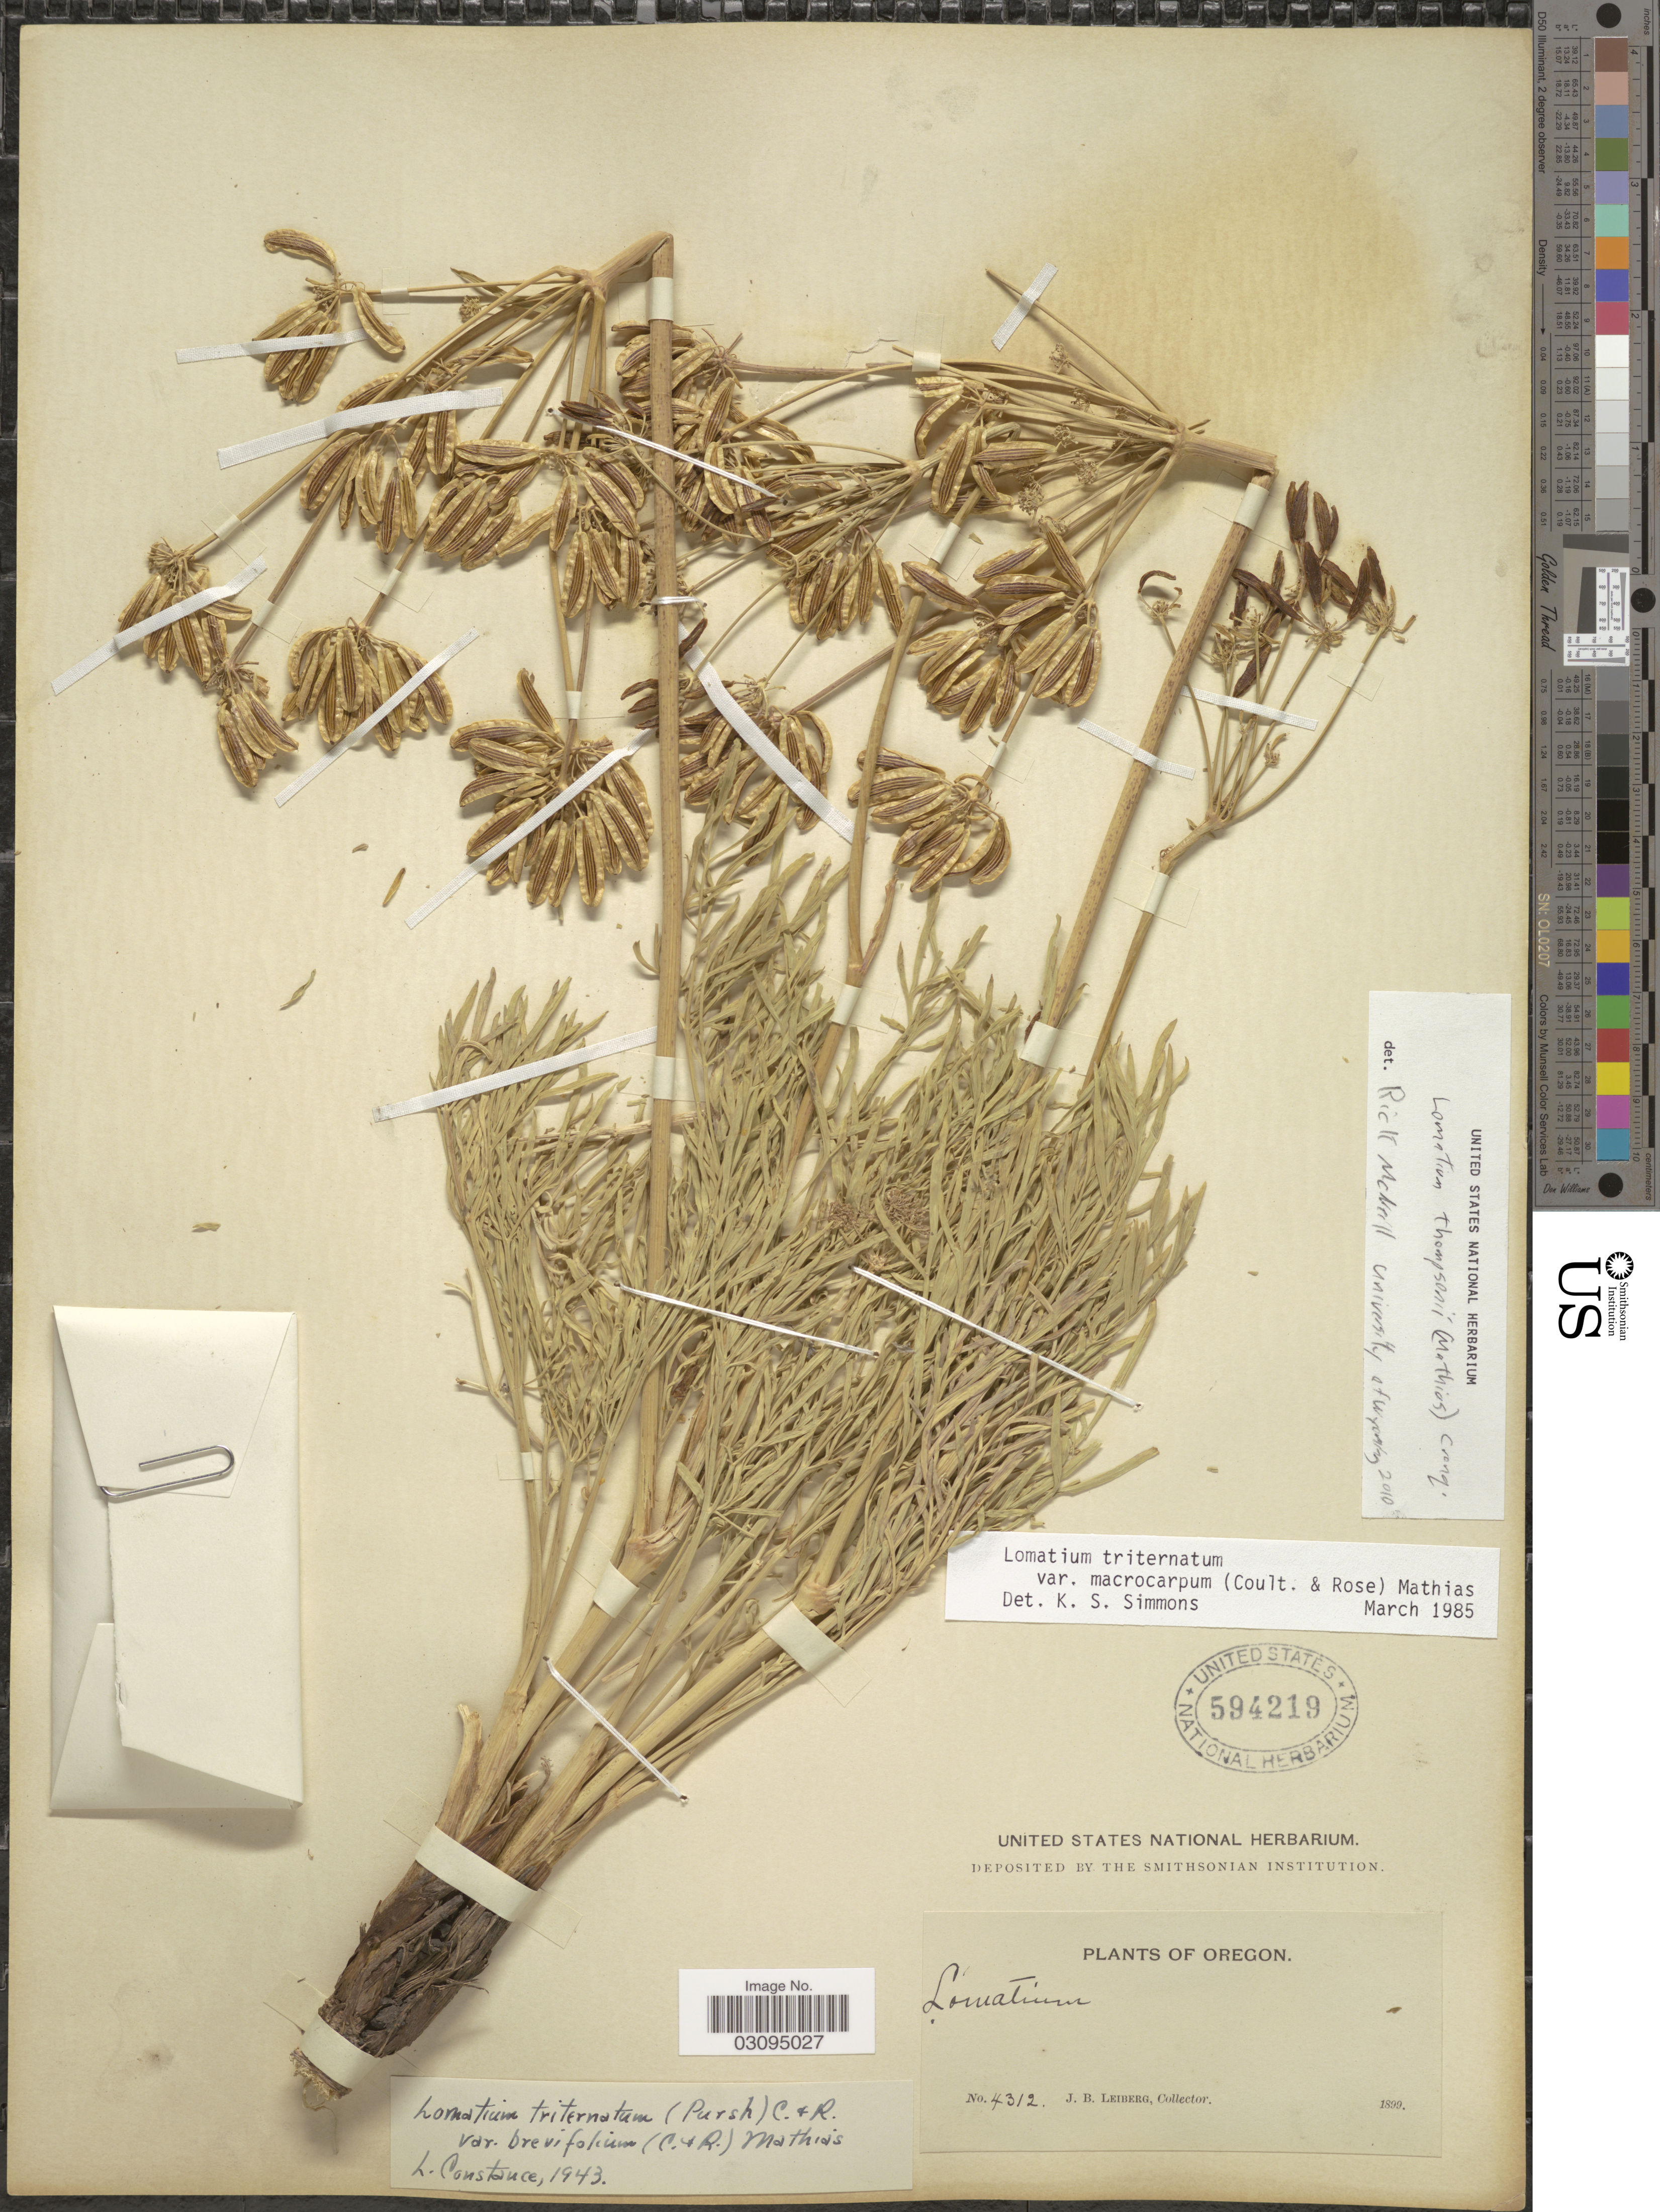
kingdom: Plantae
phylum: Tracheophyta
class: Magnoliopsida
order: Apiales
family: Apiaceae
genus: Lomatium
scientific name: Lomatium thompsonii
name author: (Mathias) Cronq.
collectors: J. B. Leiberg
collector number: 4312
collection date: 1899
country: United States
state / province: Oregon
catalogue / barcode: US 594219